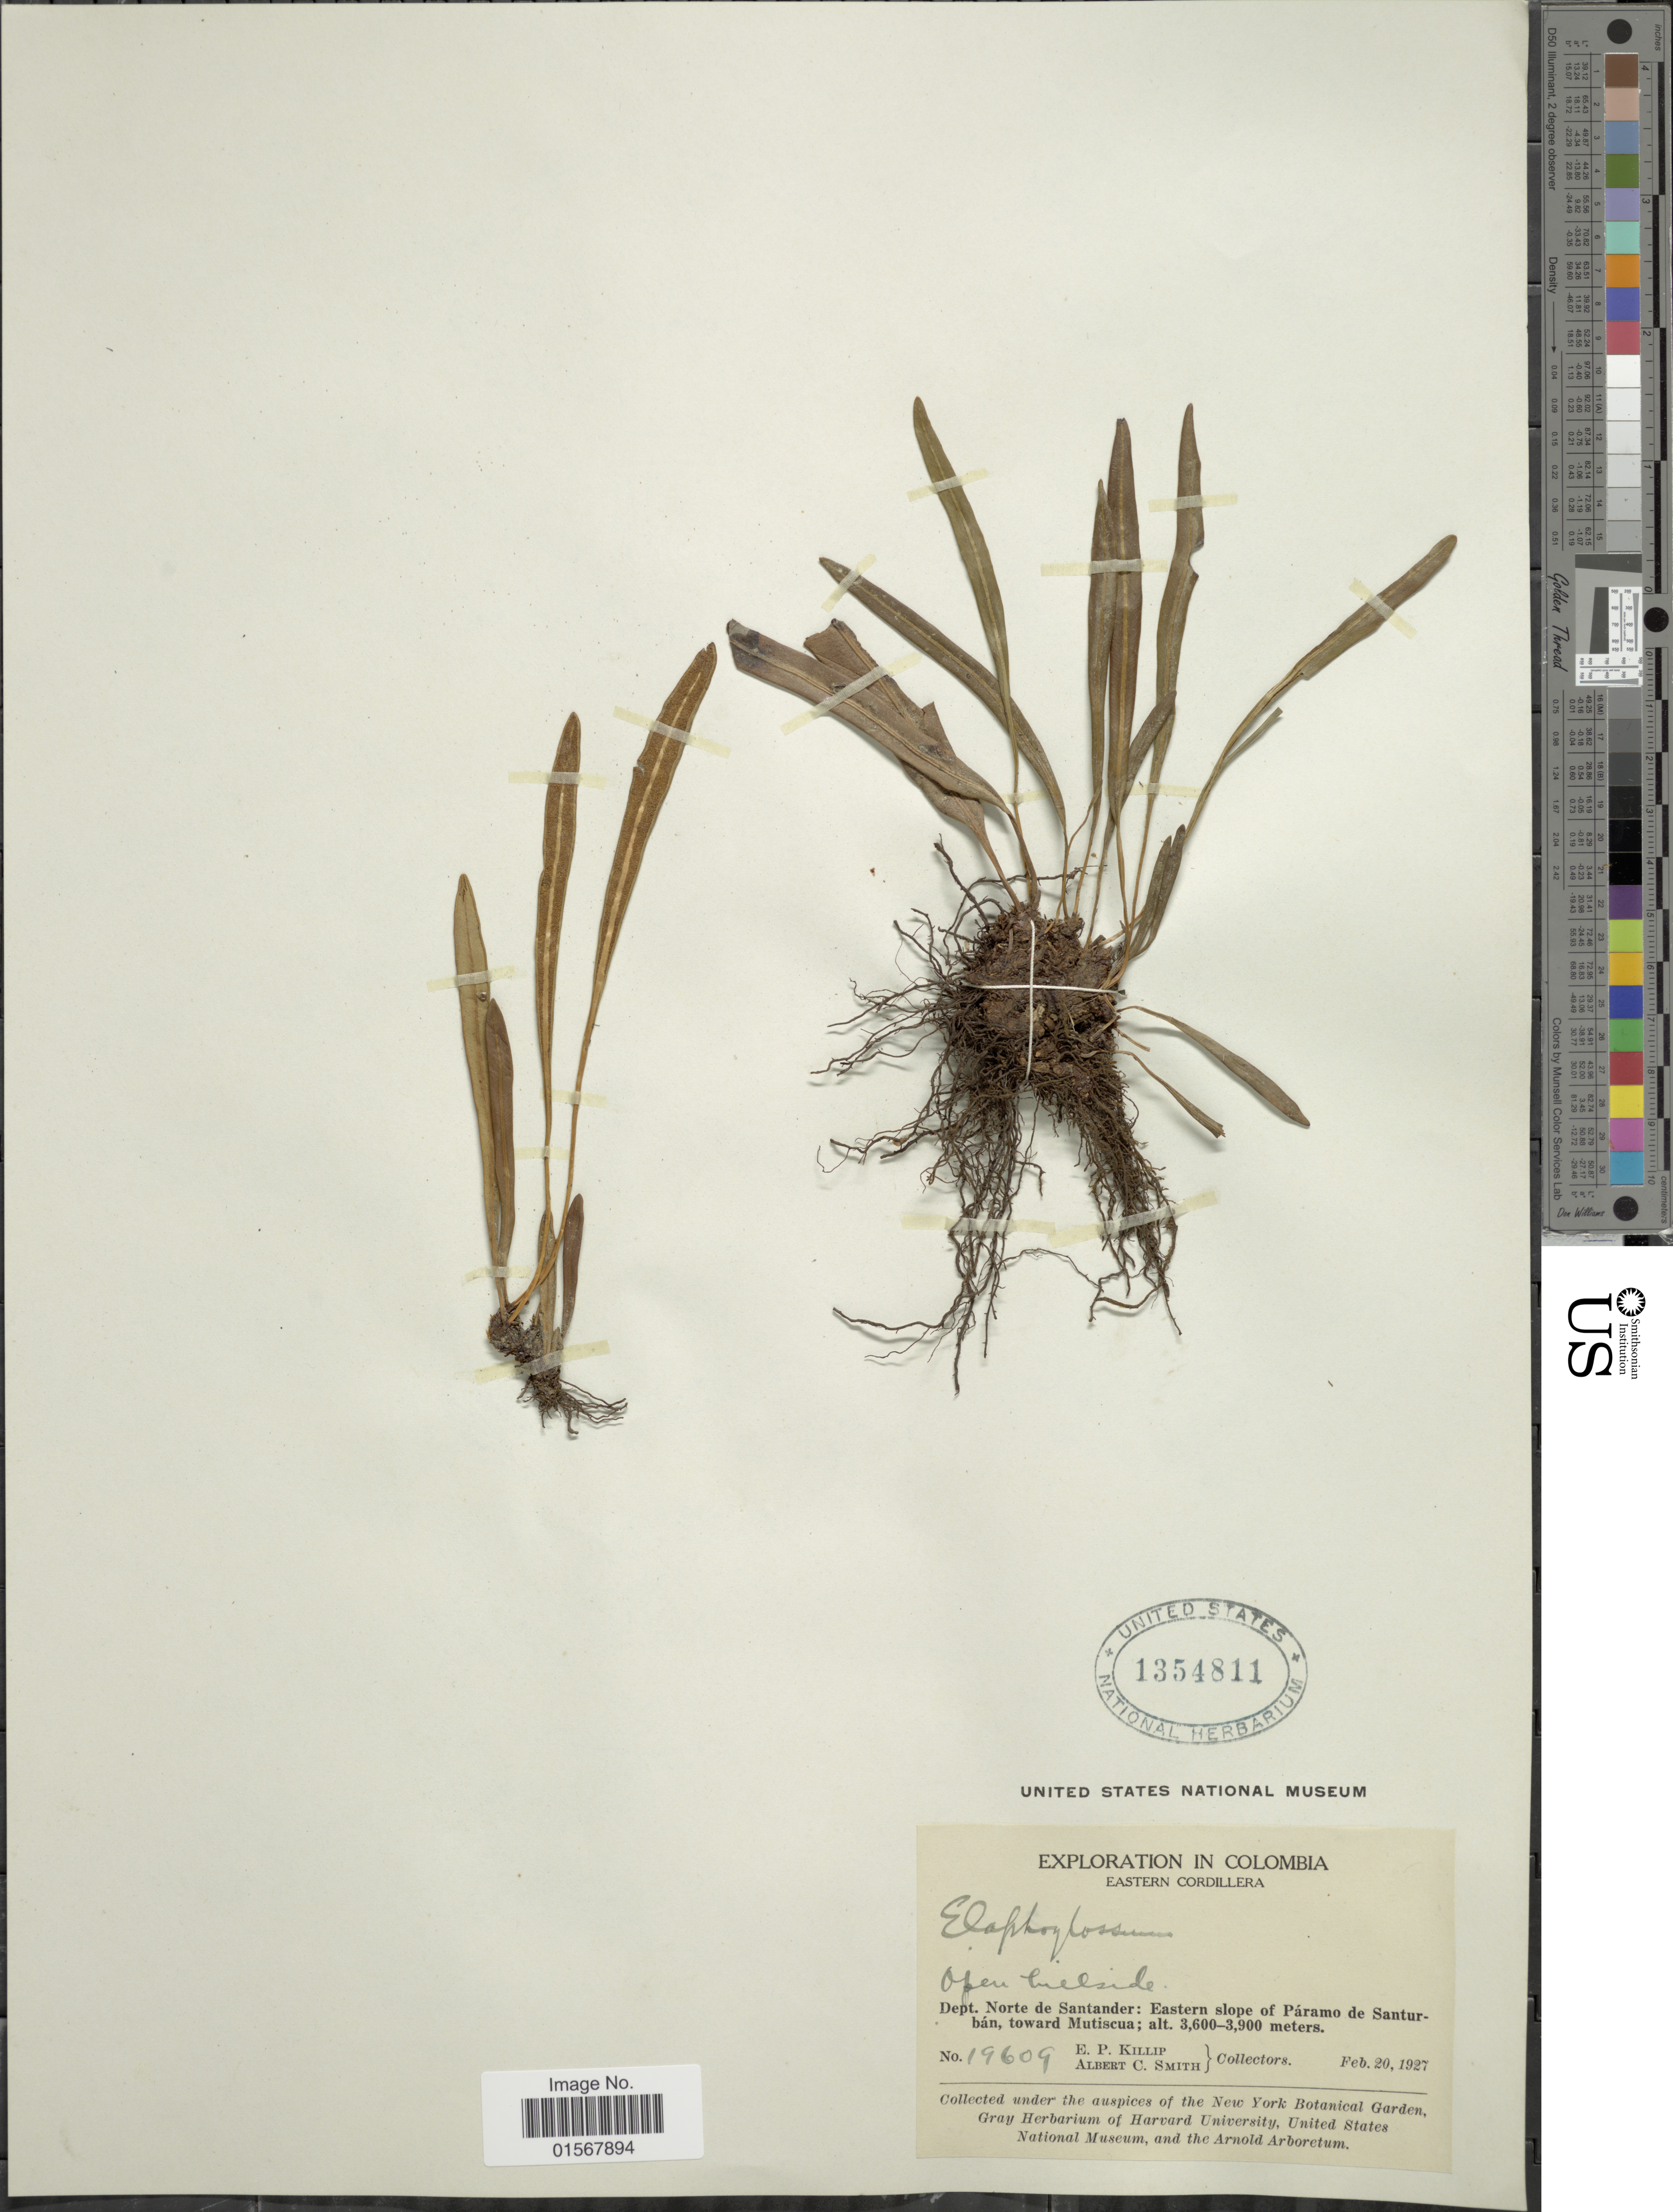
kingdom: Plantae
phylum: Tracheophyta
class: Polypodiopsida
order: Polypodiales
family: Dryopteridaceae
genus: Elaphoglossum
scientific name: Elaphoglossum sp.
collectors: E. P. Killip & A. C. Smith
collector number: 19609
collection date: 1927-02-20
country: Colombia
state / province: Norte de Santander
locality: Dept. Norte de Santander: Eastern slope of Paramo de Santurban, toward Mutiscua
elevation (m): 3600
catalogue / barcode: US 1354811